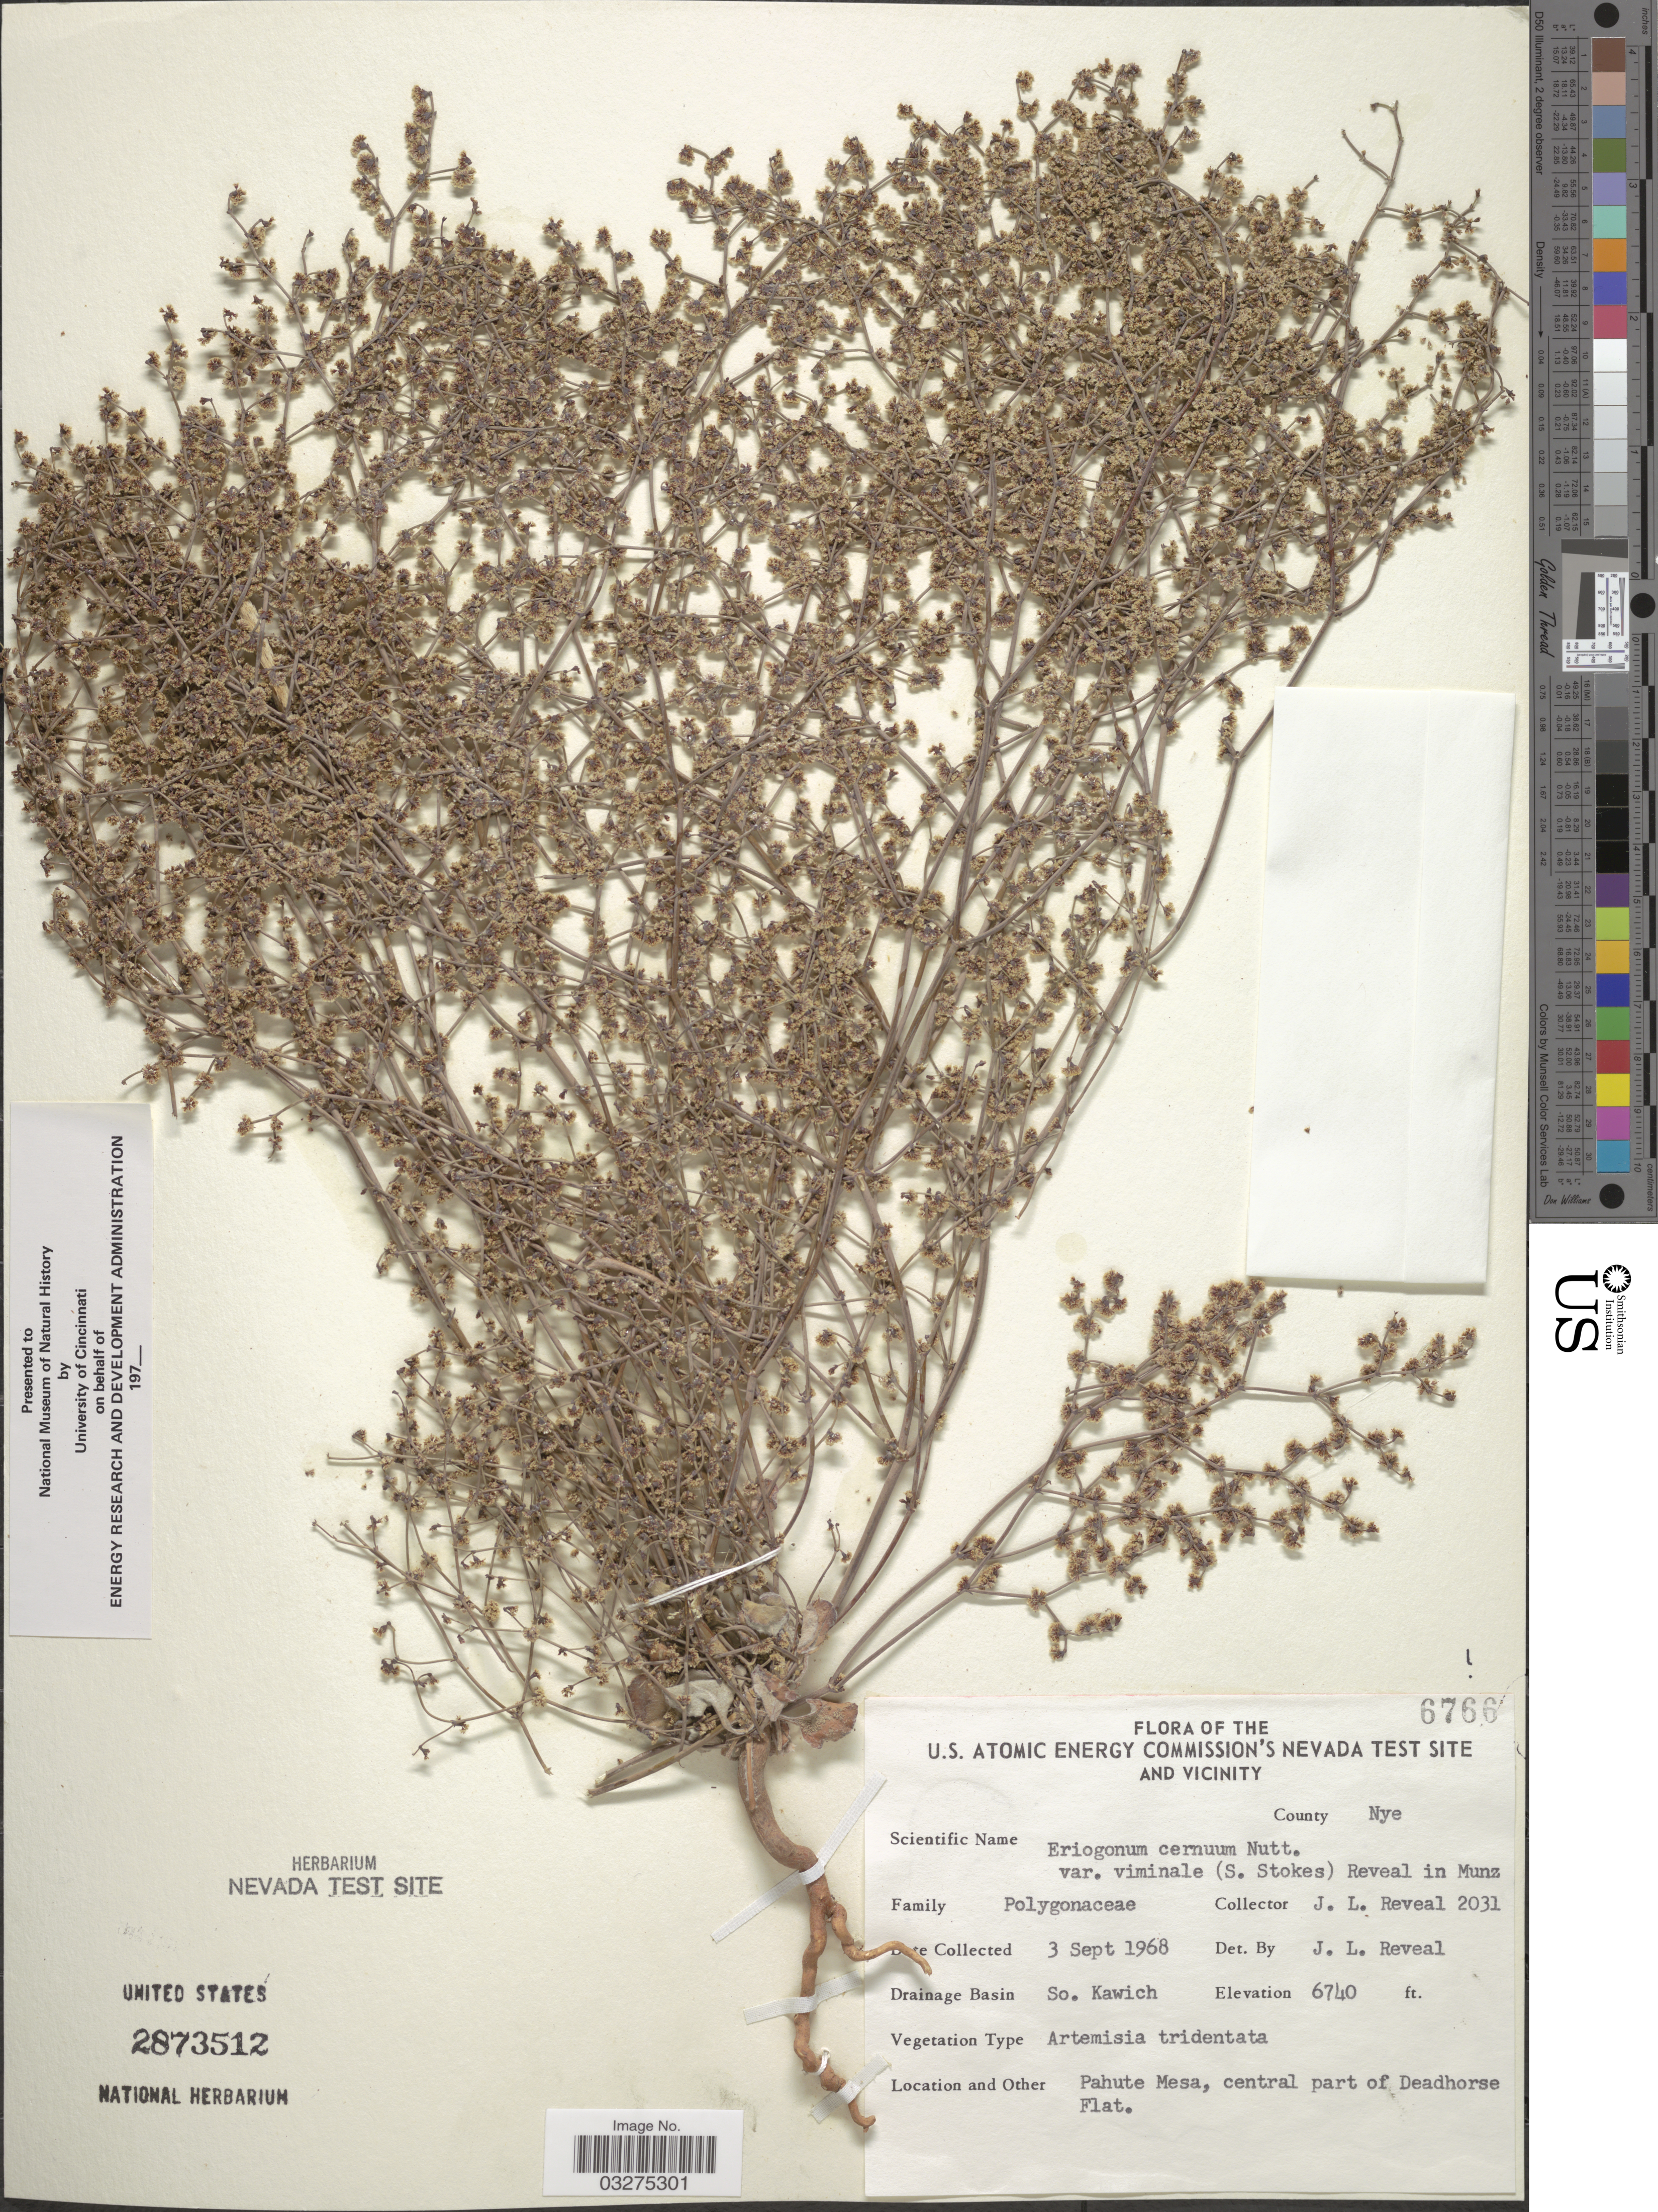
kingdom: Plantae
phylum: Tracheophyta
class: Magnoliopsida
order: Caryophyllales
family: Polygonaceae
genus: Eriogonum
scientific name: Eriogonum cernuum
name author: Nutt.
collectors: J. L. Reveal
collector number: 2031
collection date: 1968-09-03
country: United States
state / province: Nevada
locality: U.S. Atomic Energy Commission's Nevada Test Site and Vicinity. County Nye. Drainage Basin So. Kawich. Pahute Mesa, central part of Deadhorse Flat.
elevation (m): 2054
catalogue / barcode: US 2873512